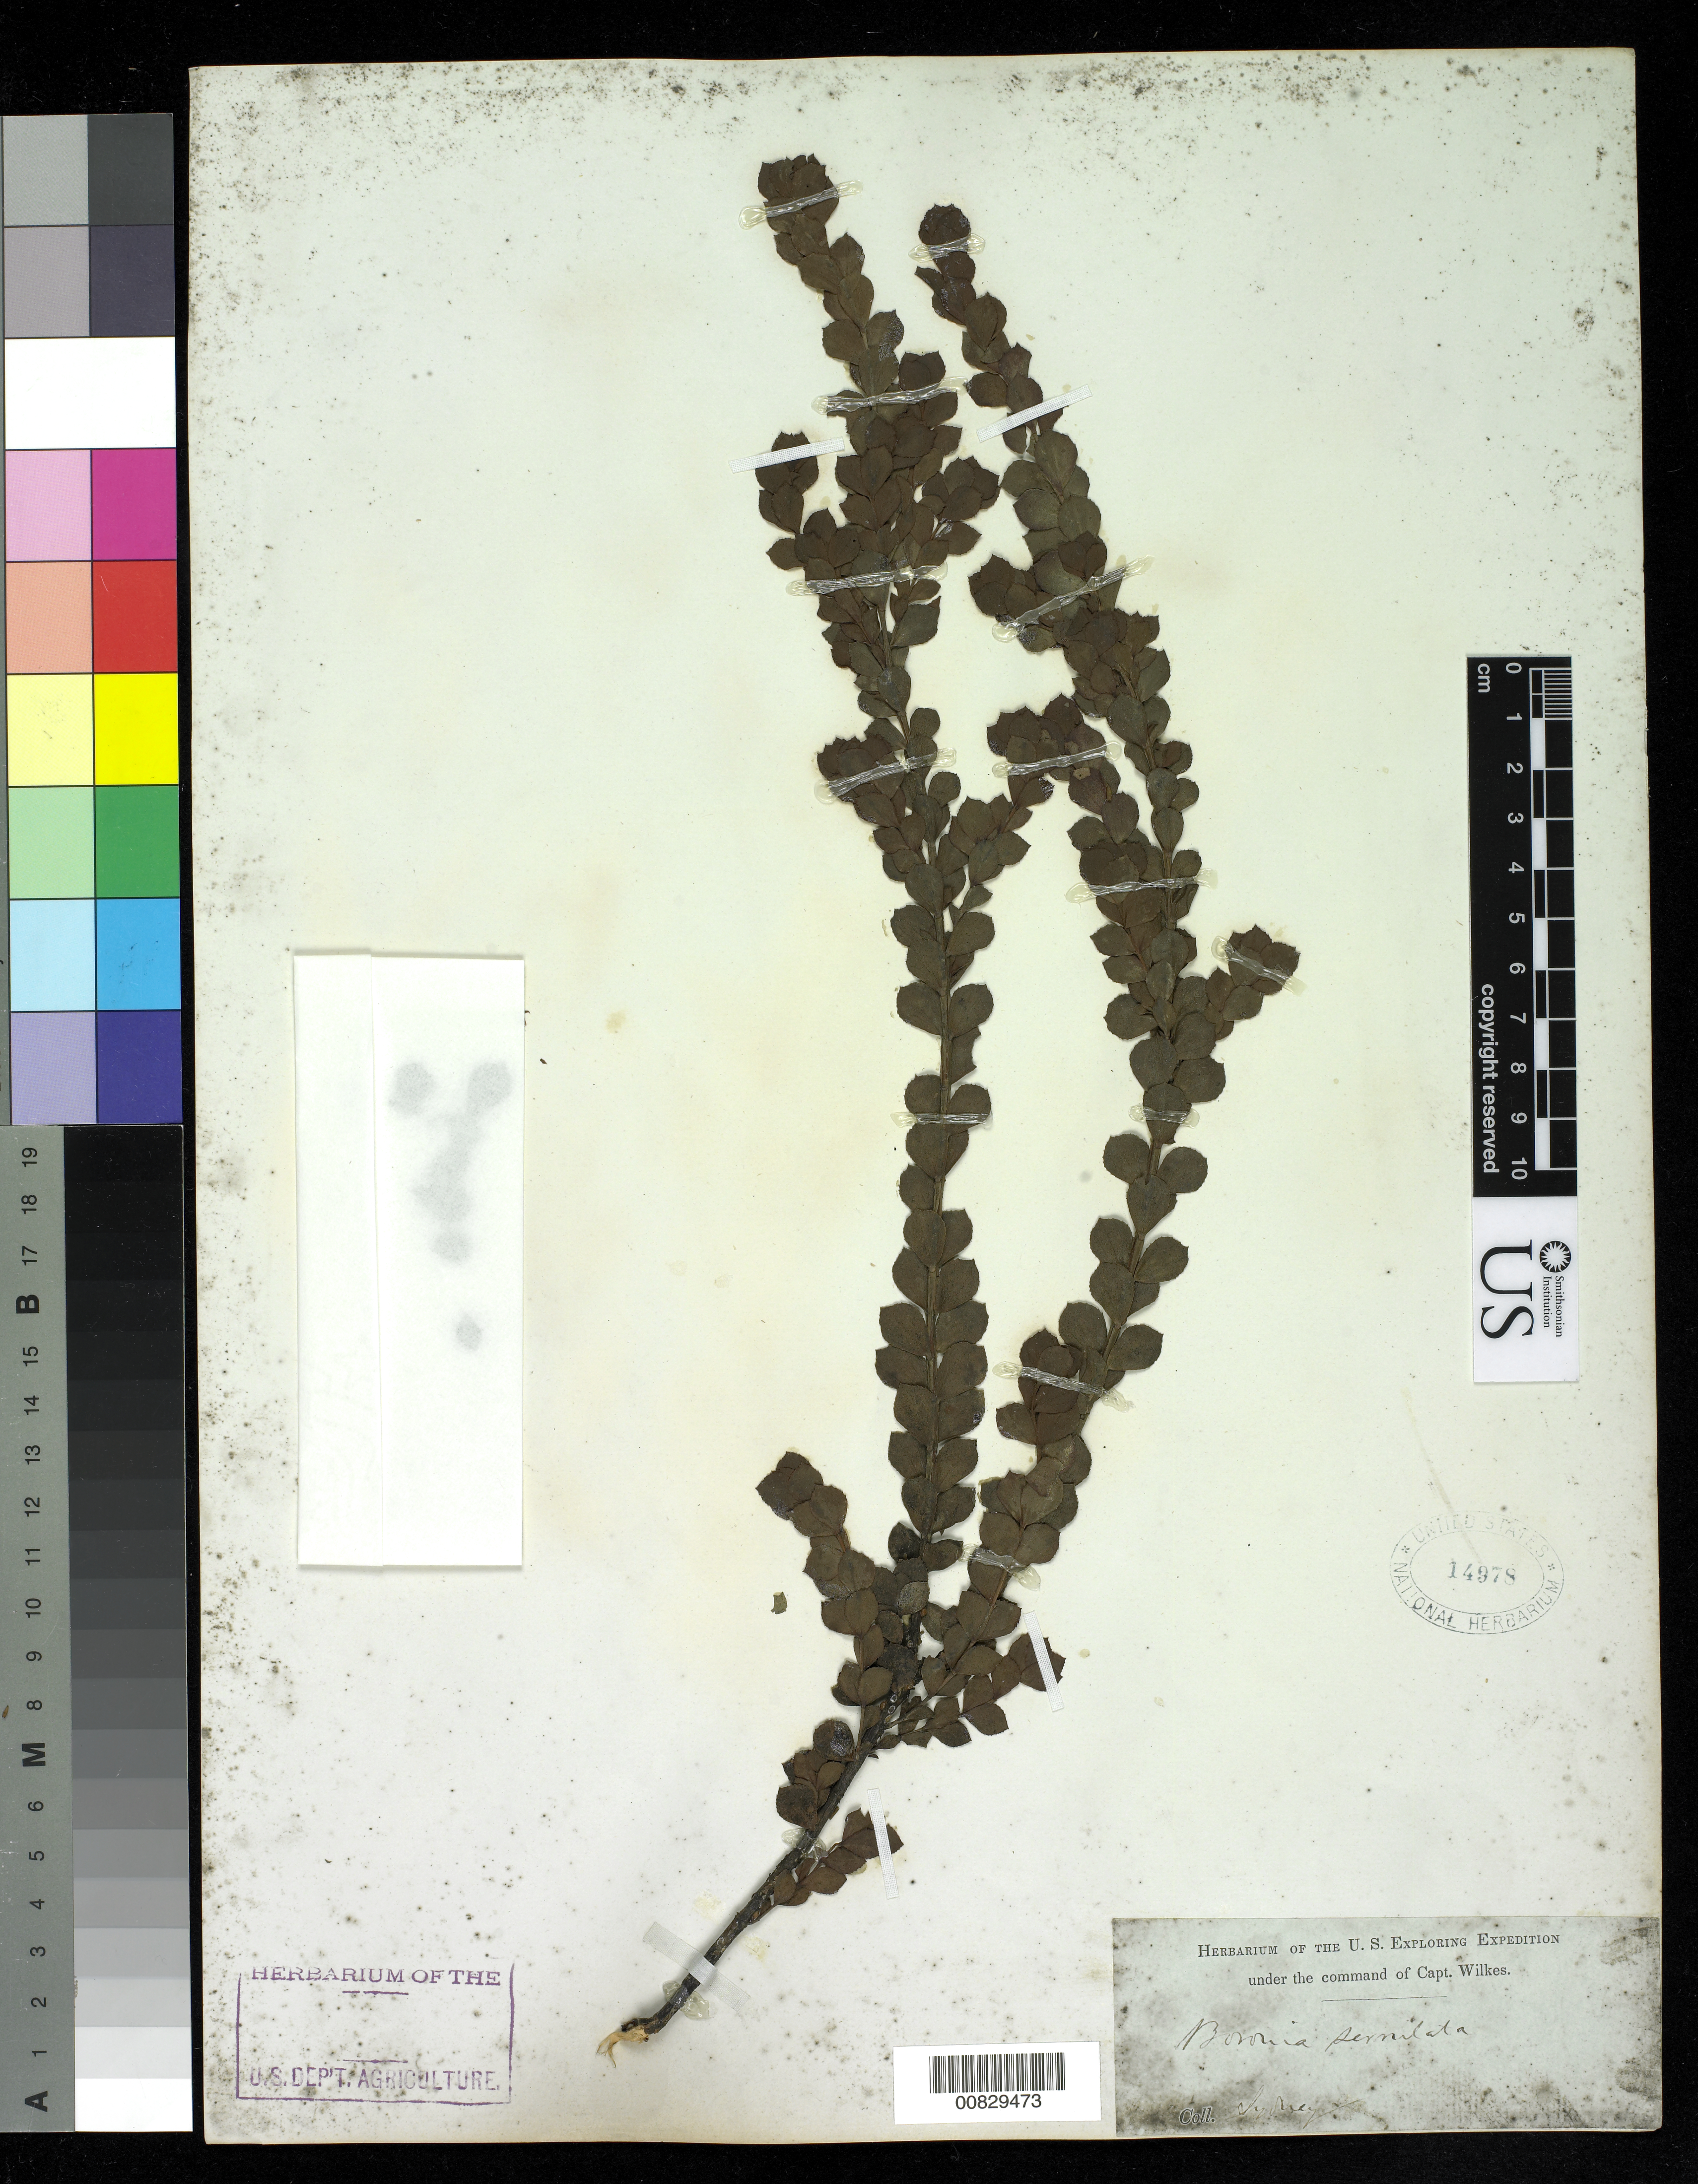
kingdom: Plantae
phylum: Tracheophyta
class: Magnoliopsida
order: Sapindales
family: Rutaceae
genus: Boronia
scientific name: Boronia serrulata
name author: Sm.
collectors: Wilkes Explor. Exped.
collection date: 1838/1842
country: Australia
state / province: New South Wales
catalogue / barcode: US 14978